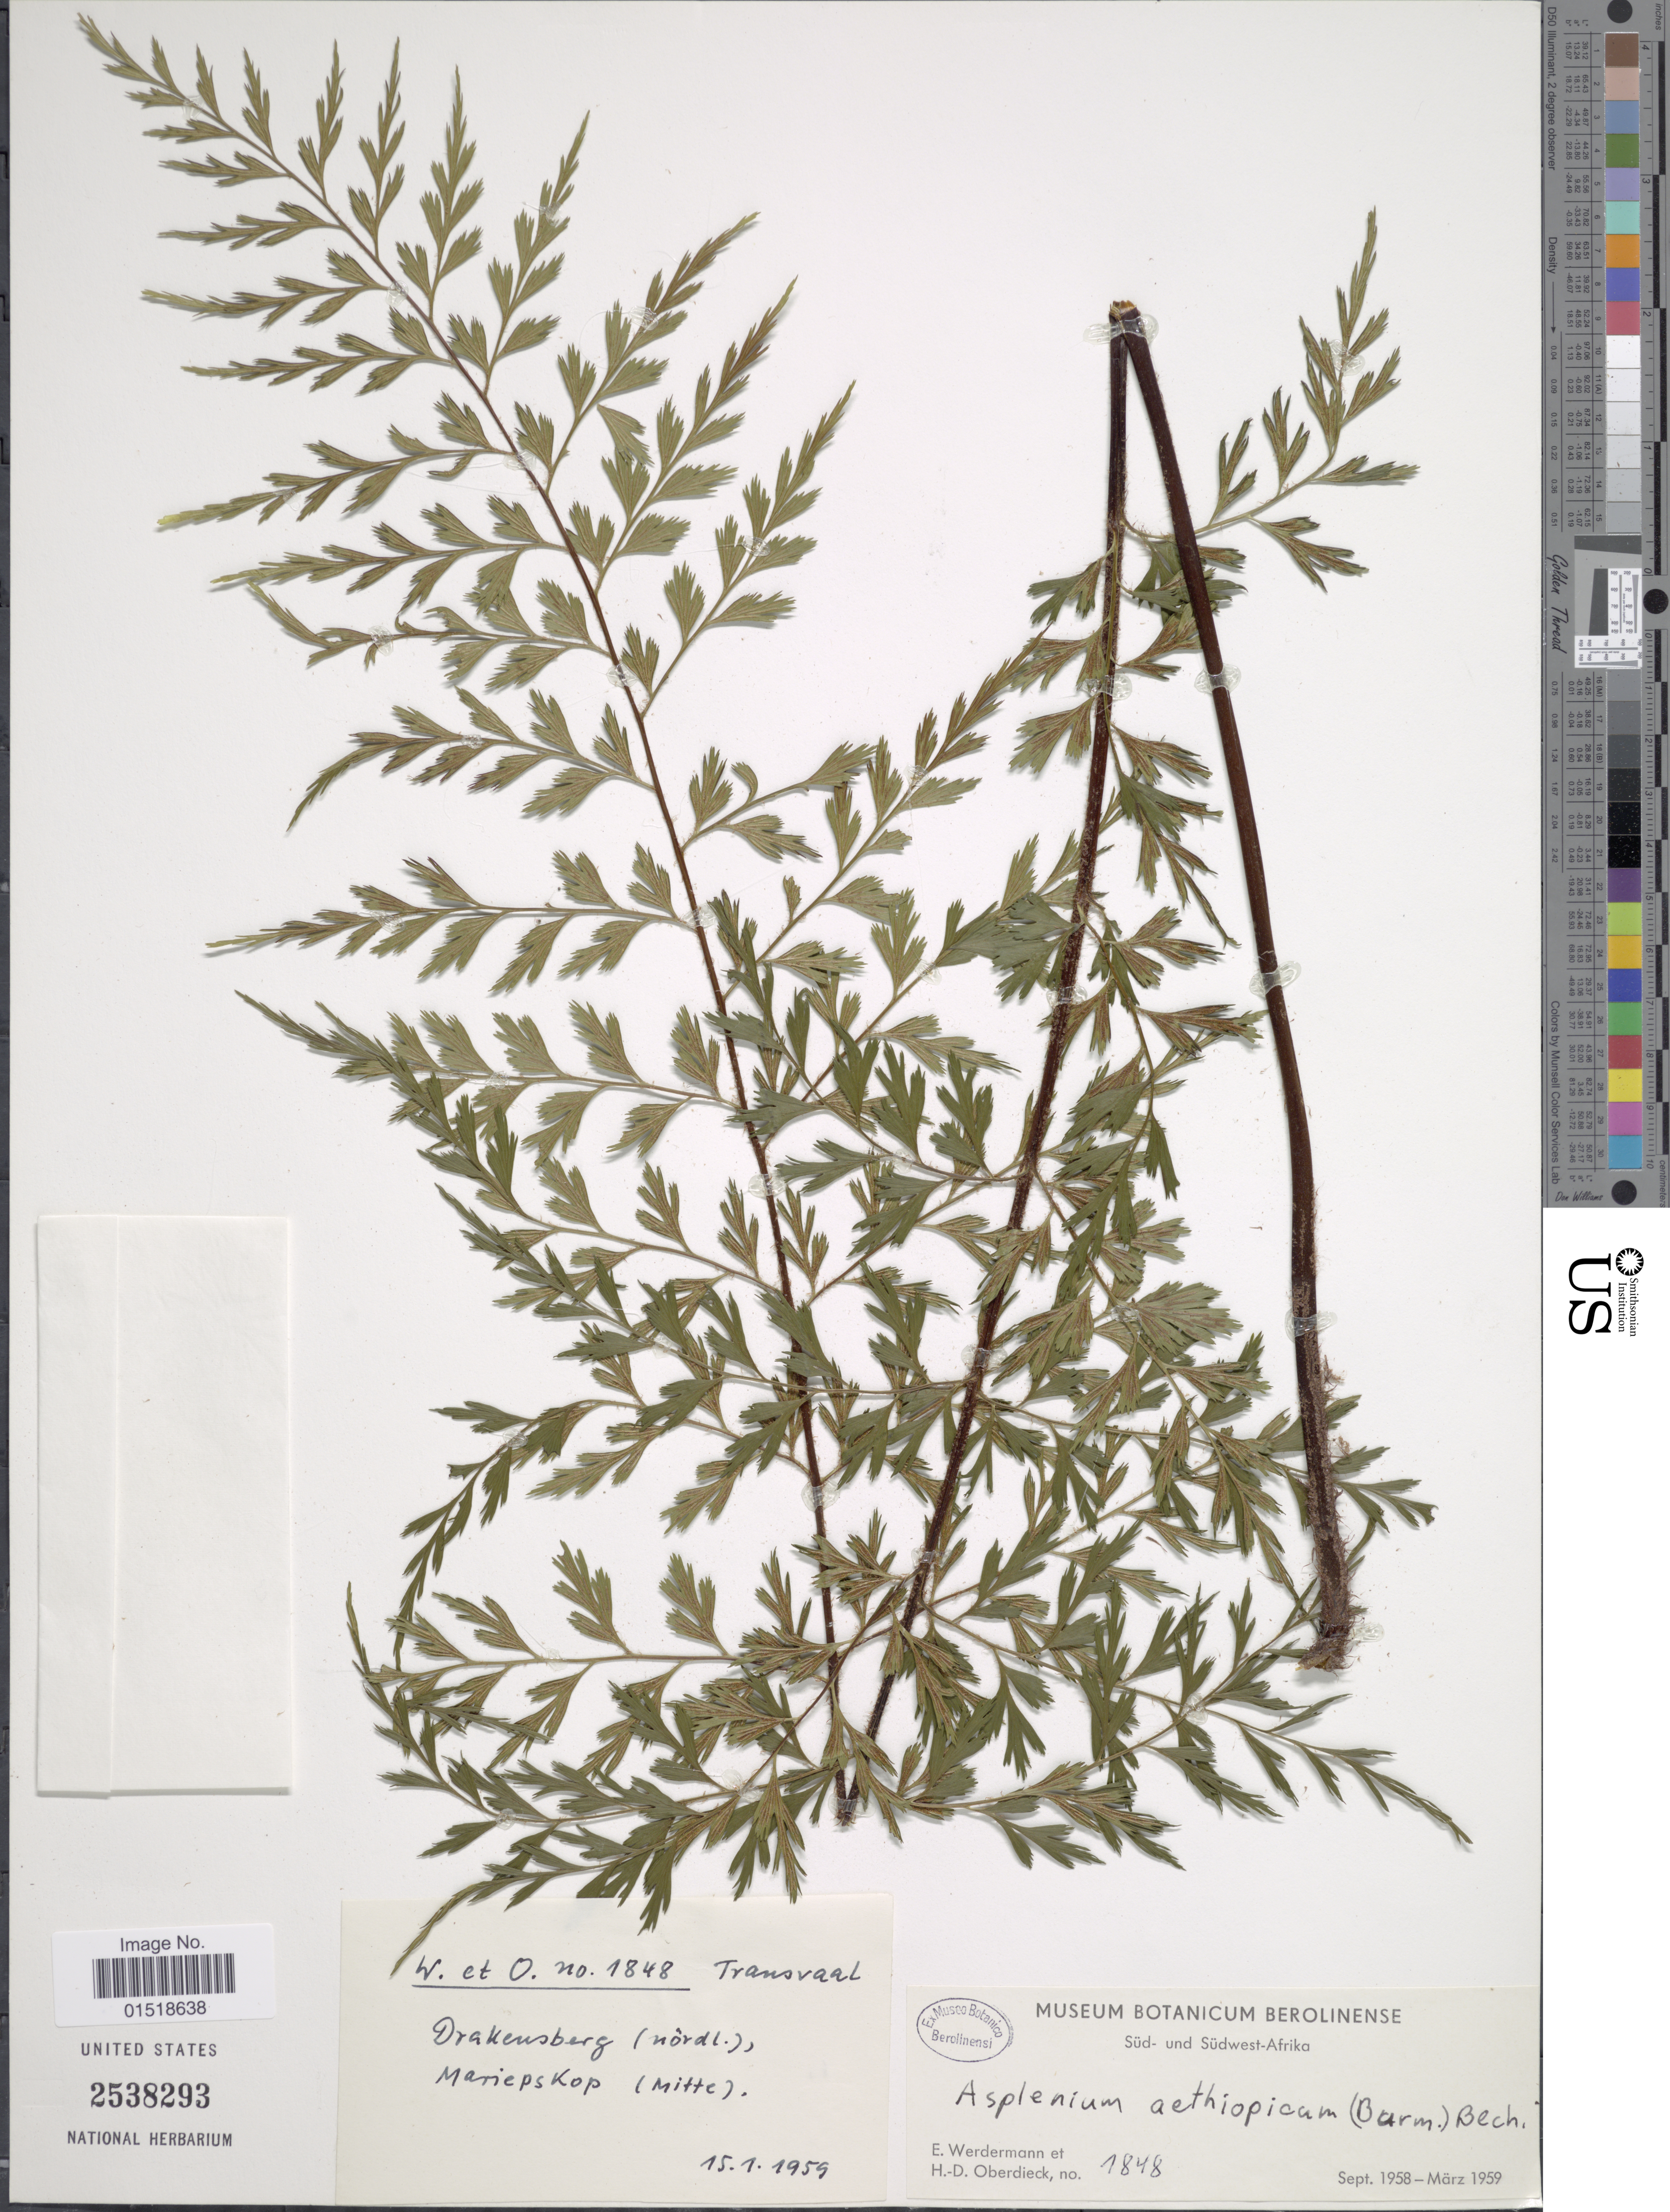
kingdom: Plantae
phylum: Tracheophyta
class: Polypodiopsida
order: Polypodiales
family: Aspleniaceae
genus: Asplenium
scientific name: Asplenium aethiopicum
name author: (Burm. f.) Bech.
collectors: E. Werdermann & H. Oberdieck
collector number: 1848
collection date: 1958-09/1959-03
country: South Africa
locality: Transvaal. Drakensberg (nördl.), Mariepskop (Mitte). Süd- und Südwest-Afrika.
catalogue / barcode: US 2538293